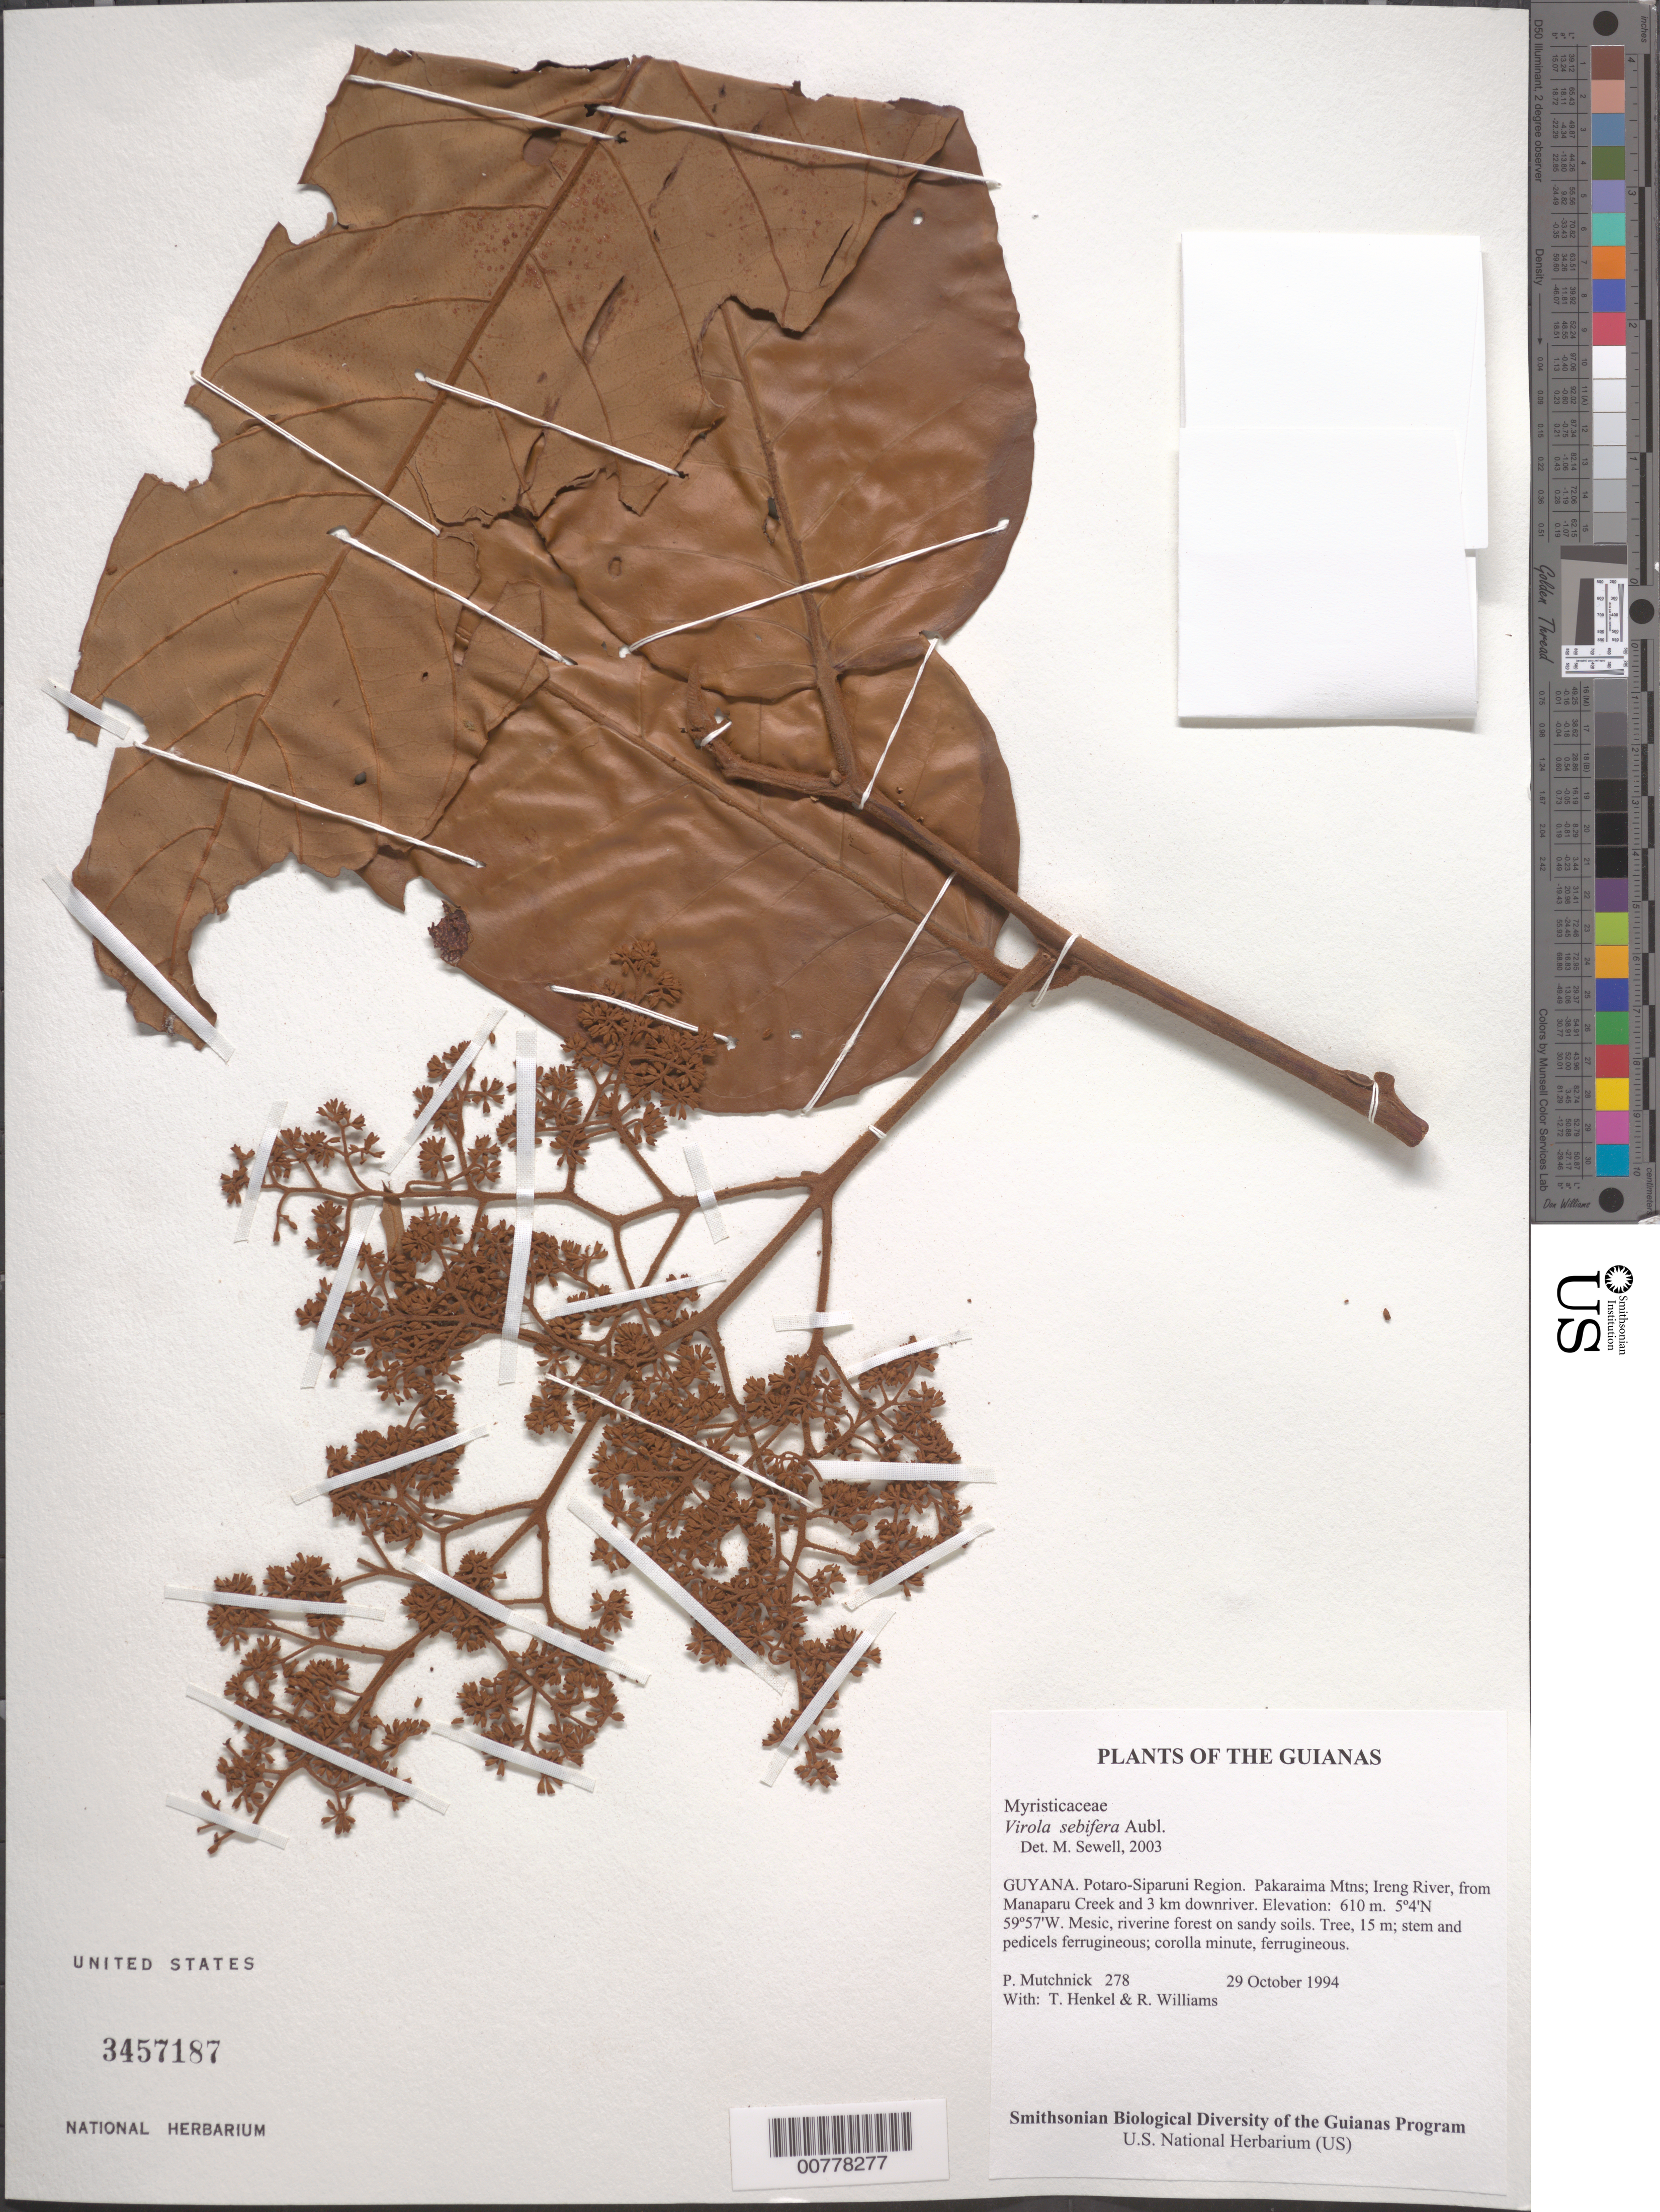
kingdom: Plantae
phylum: Tracheophyta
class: Magnoliopsida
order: Magnoliales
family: Myristicaceae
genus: Virola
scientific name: Virola sebifera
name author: Aubl.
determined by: Sewell, M.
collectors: P. Mutchnick, T. Henkel & R. Williams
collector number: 278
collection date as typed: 29 October 1994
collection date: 1994-10-29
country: Guyana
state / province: Potaro-Siparuni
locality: Pakaraima Mtns; Ireng River, from Manaparu Creek and 3 km downriver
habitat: Mesic, riverine forest on sandy soils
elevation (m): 610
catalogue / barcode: US 3457187